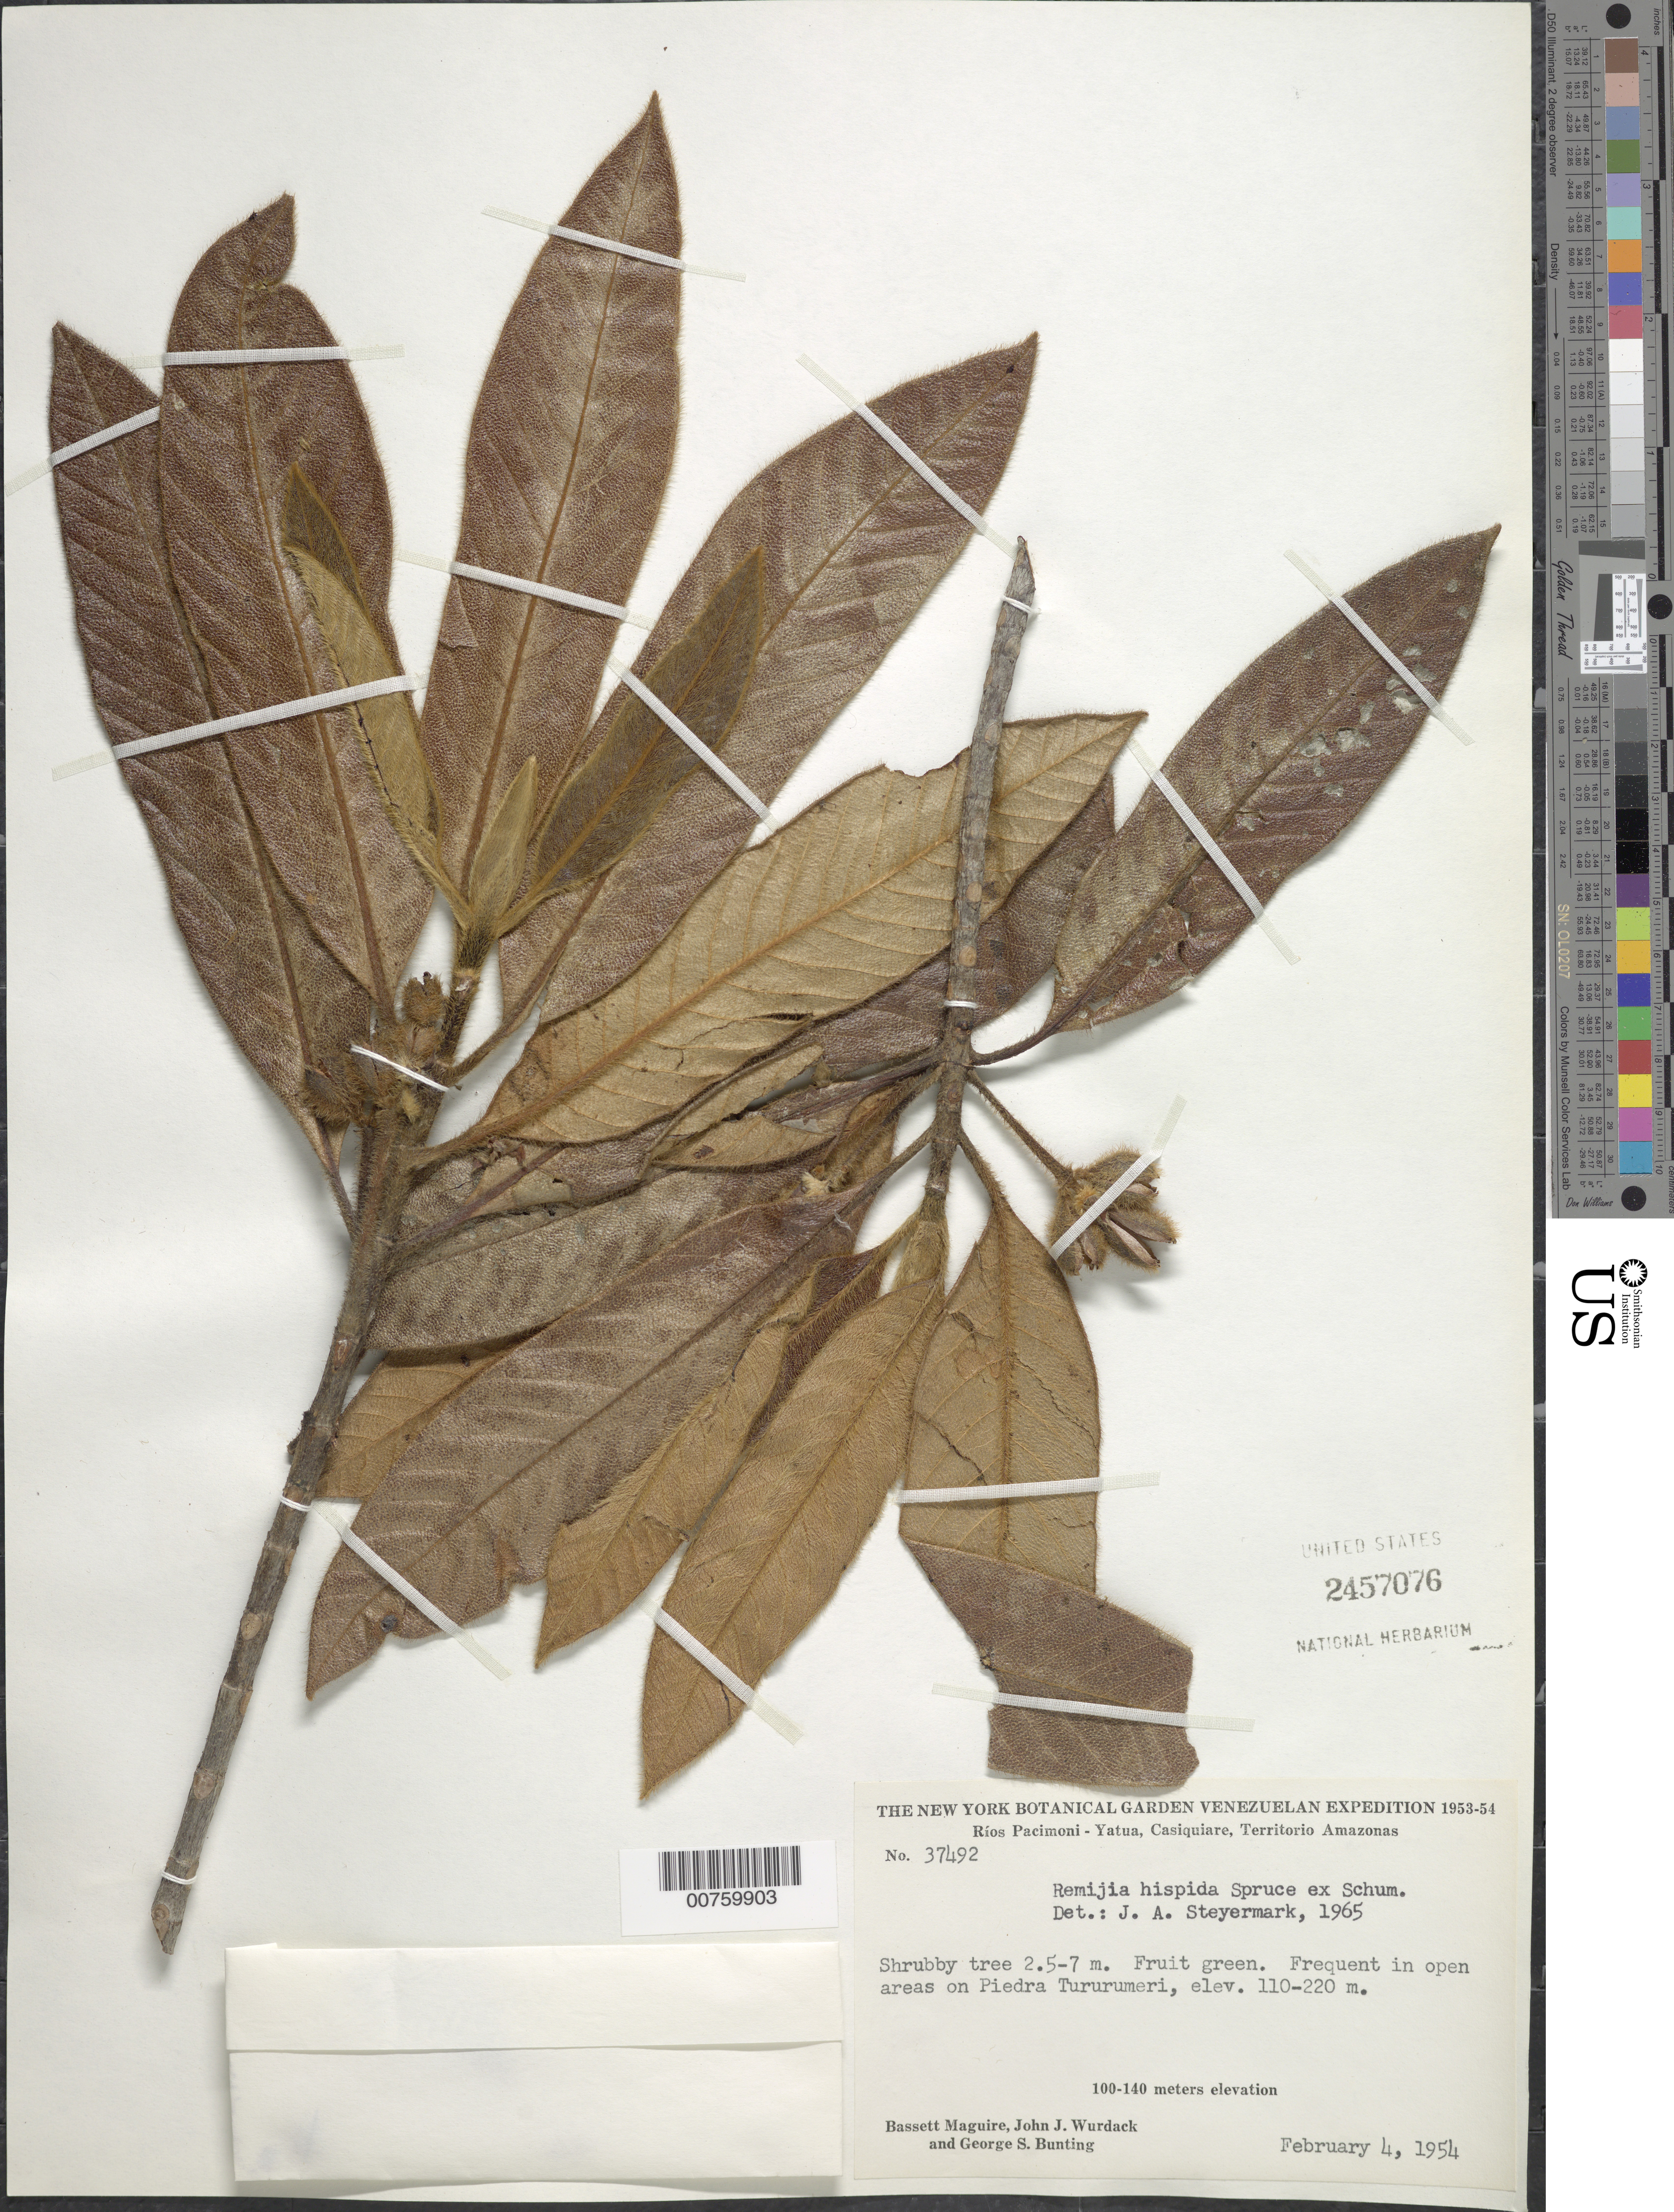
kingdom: Plantae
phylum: Tracheophyta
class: Magnoliopsida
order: Gentianales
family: Rubiaceae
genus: Remijia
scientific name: Remijia hispida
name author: Spruce ex K. Schum.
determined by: Steyermark, Julian A., (VEN)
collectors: B. Maguire, J. J. Wurdack & G. S. Bunting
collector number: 37492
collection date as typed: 4-Feb-54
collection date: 1954-02-04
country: Venezuela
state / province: Amazonas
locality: Río Pacimoni, Piedra Tururumeri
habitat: Open areas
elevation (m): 110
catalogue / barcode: US 2457076